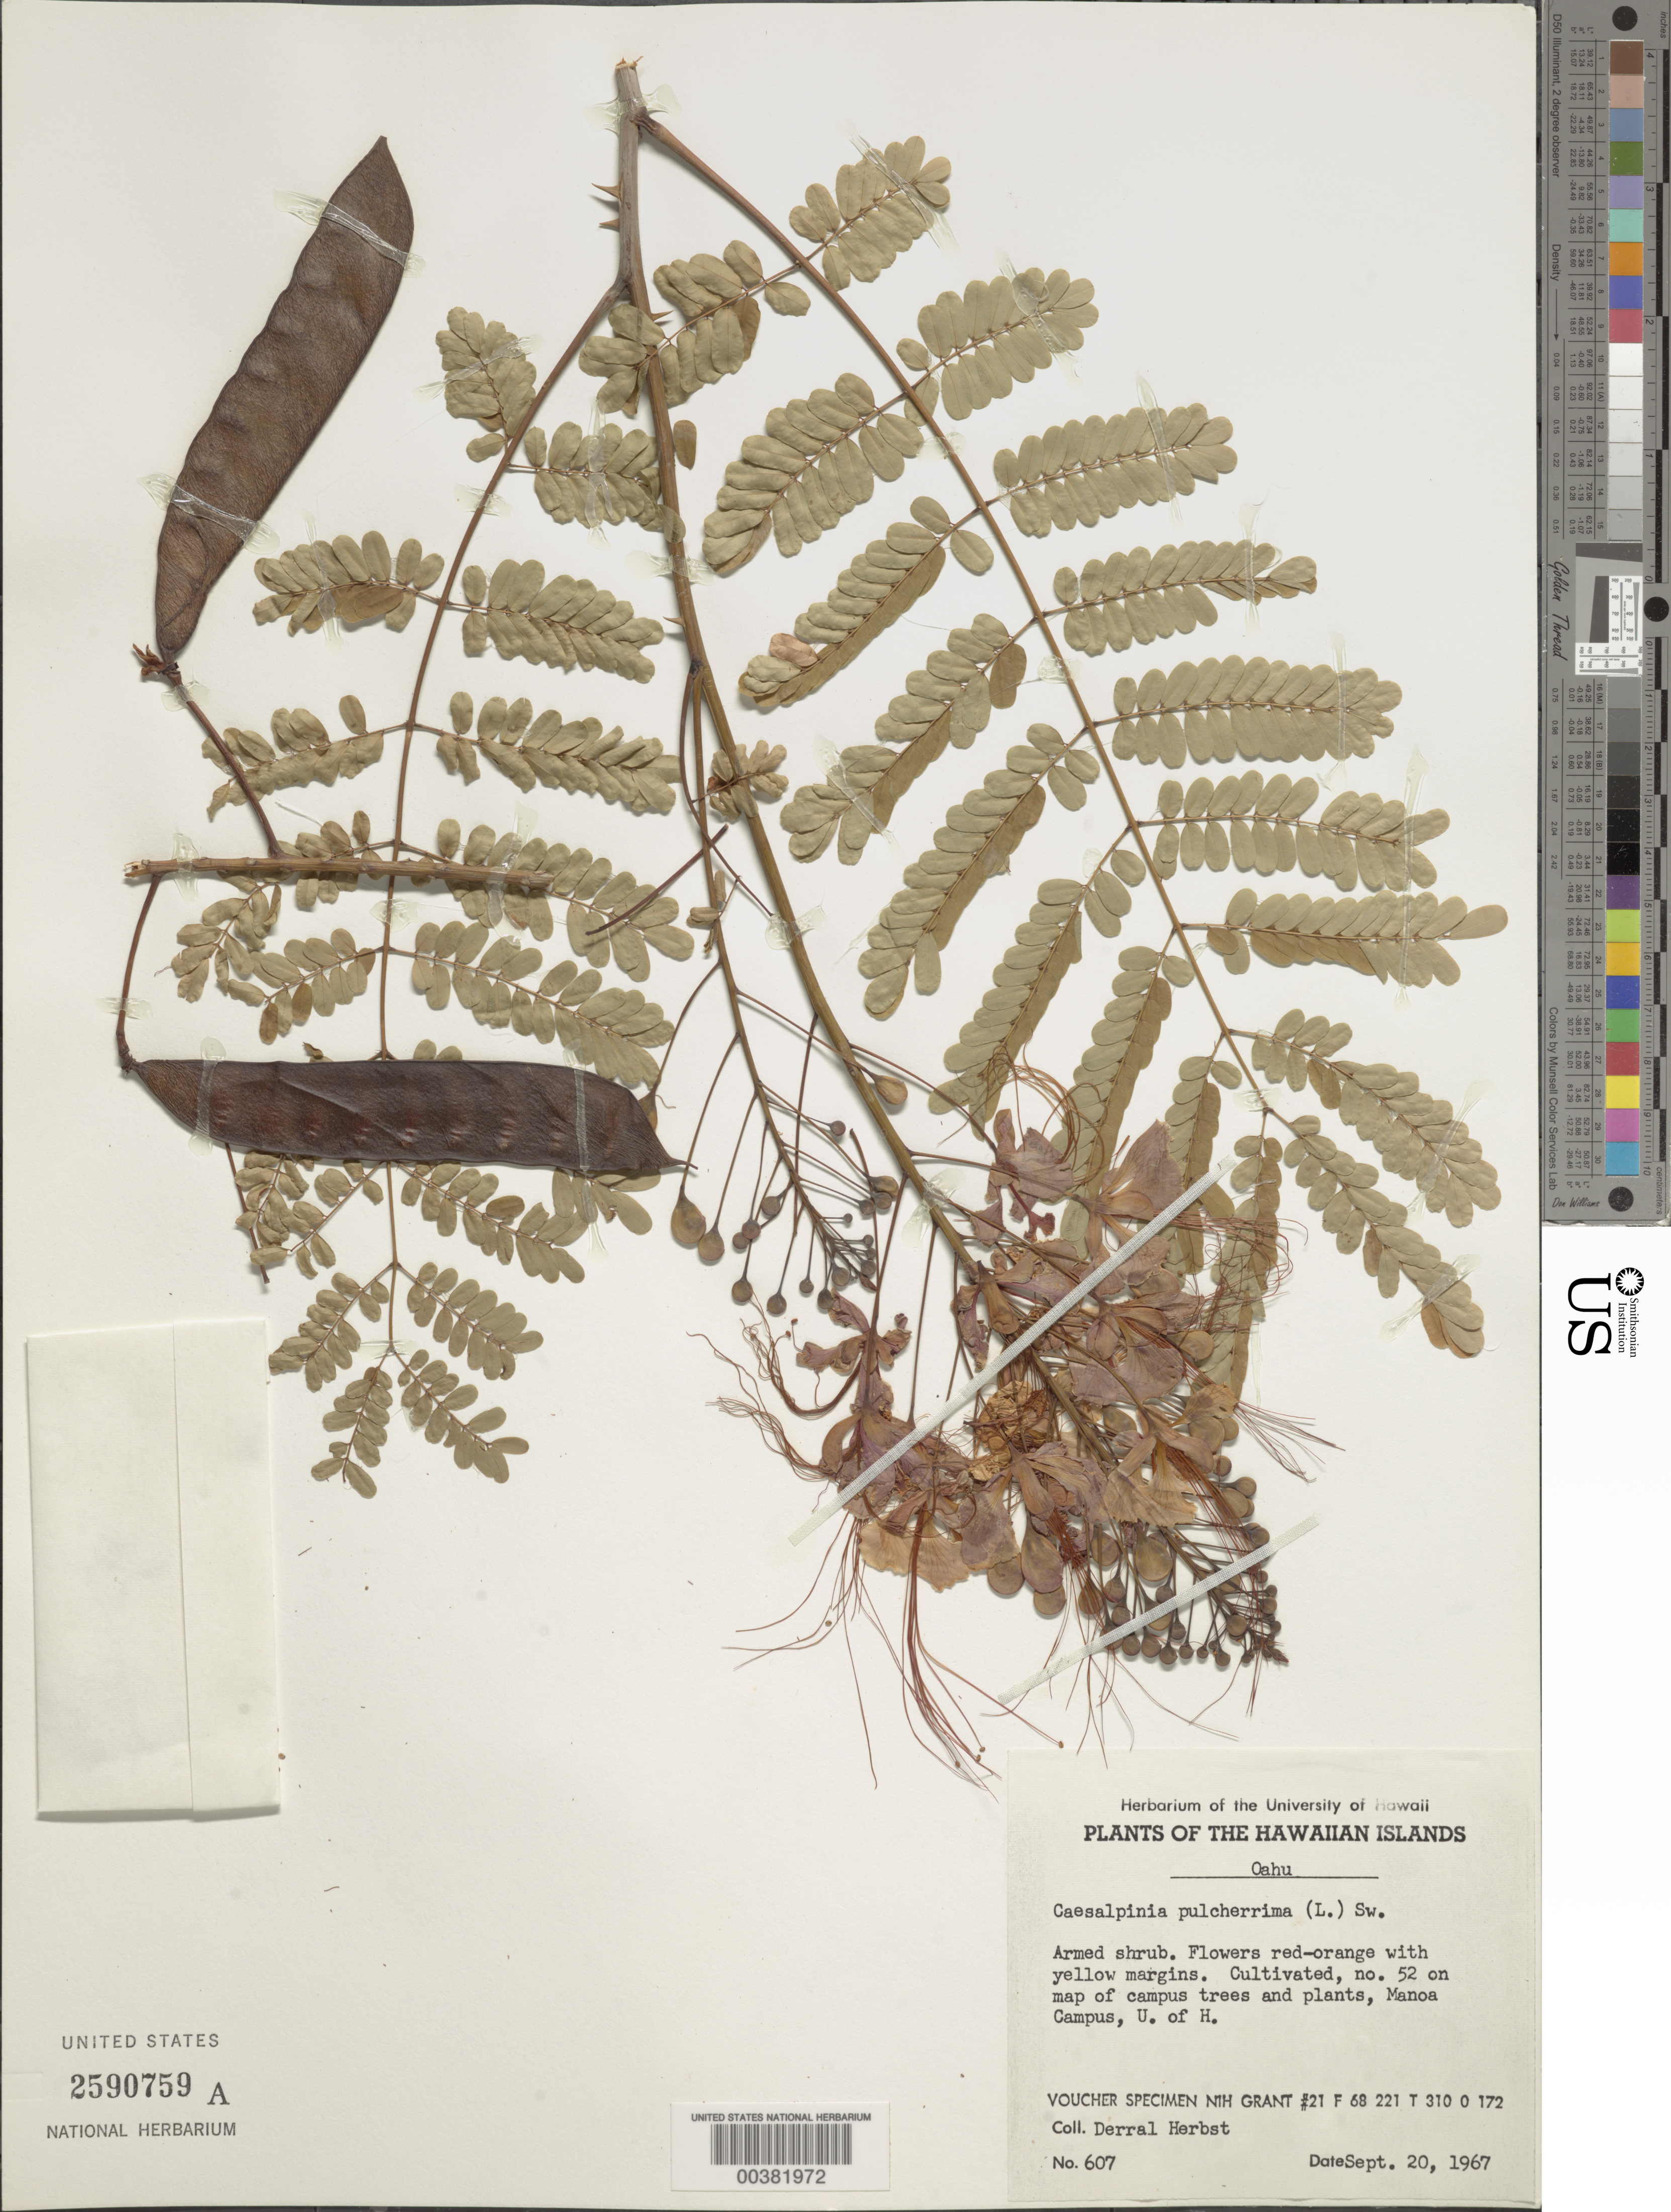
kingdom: Plantae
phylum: Tracheophyta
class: Magnoliopsida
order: Fabales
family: Fabaceae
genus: Caesalpinia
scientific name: Caesalpinia pulcherrima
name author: (L.) Sw.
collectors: D. R. Herbst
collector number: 607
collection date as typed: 20 Sep 1967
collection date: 1967-09-20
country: United States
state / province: Hawaii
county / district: Honolulu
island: Oahu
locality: Univ. of Hawaii, Manoa Campus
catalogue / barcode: US 2590759A